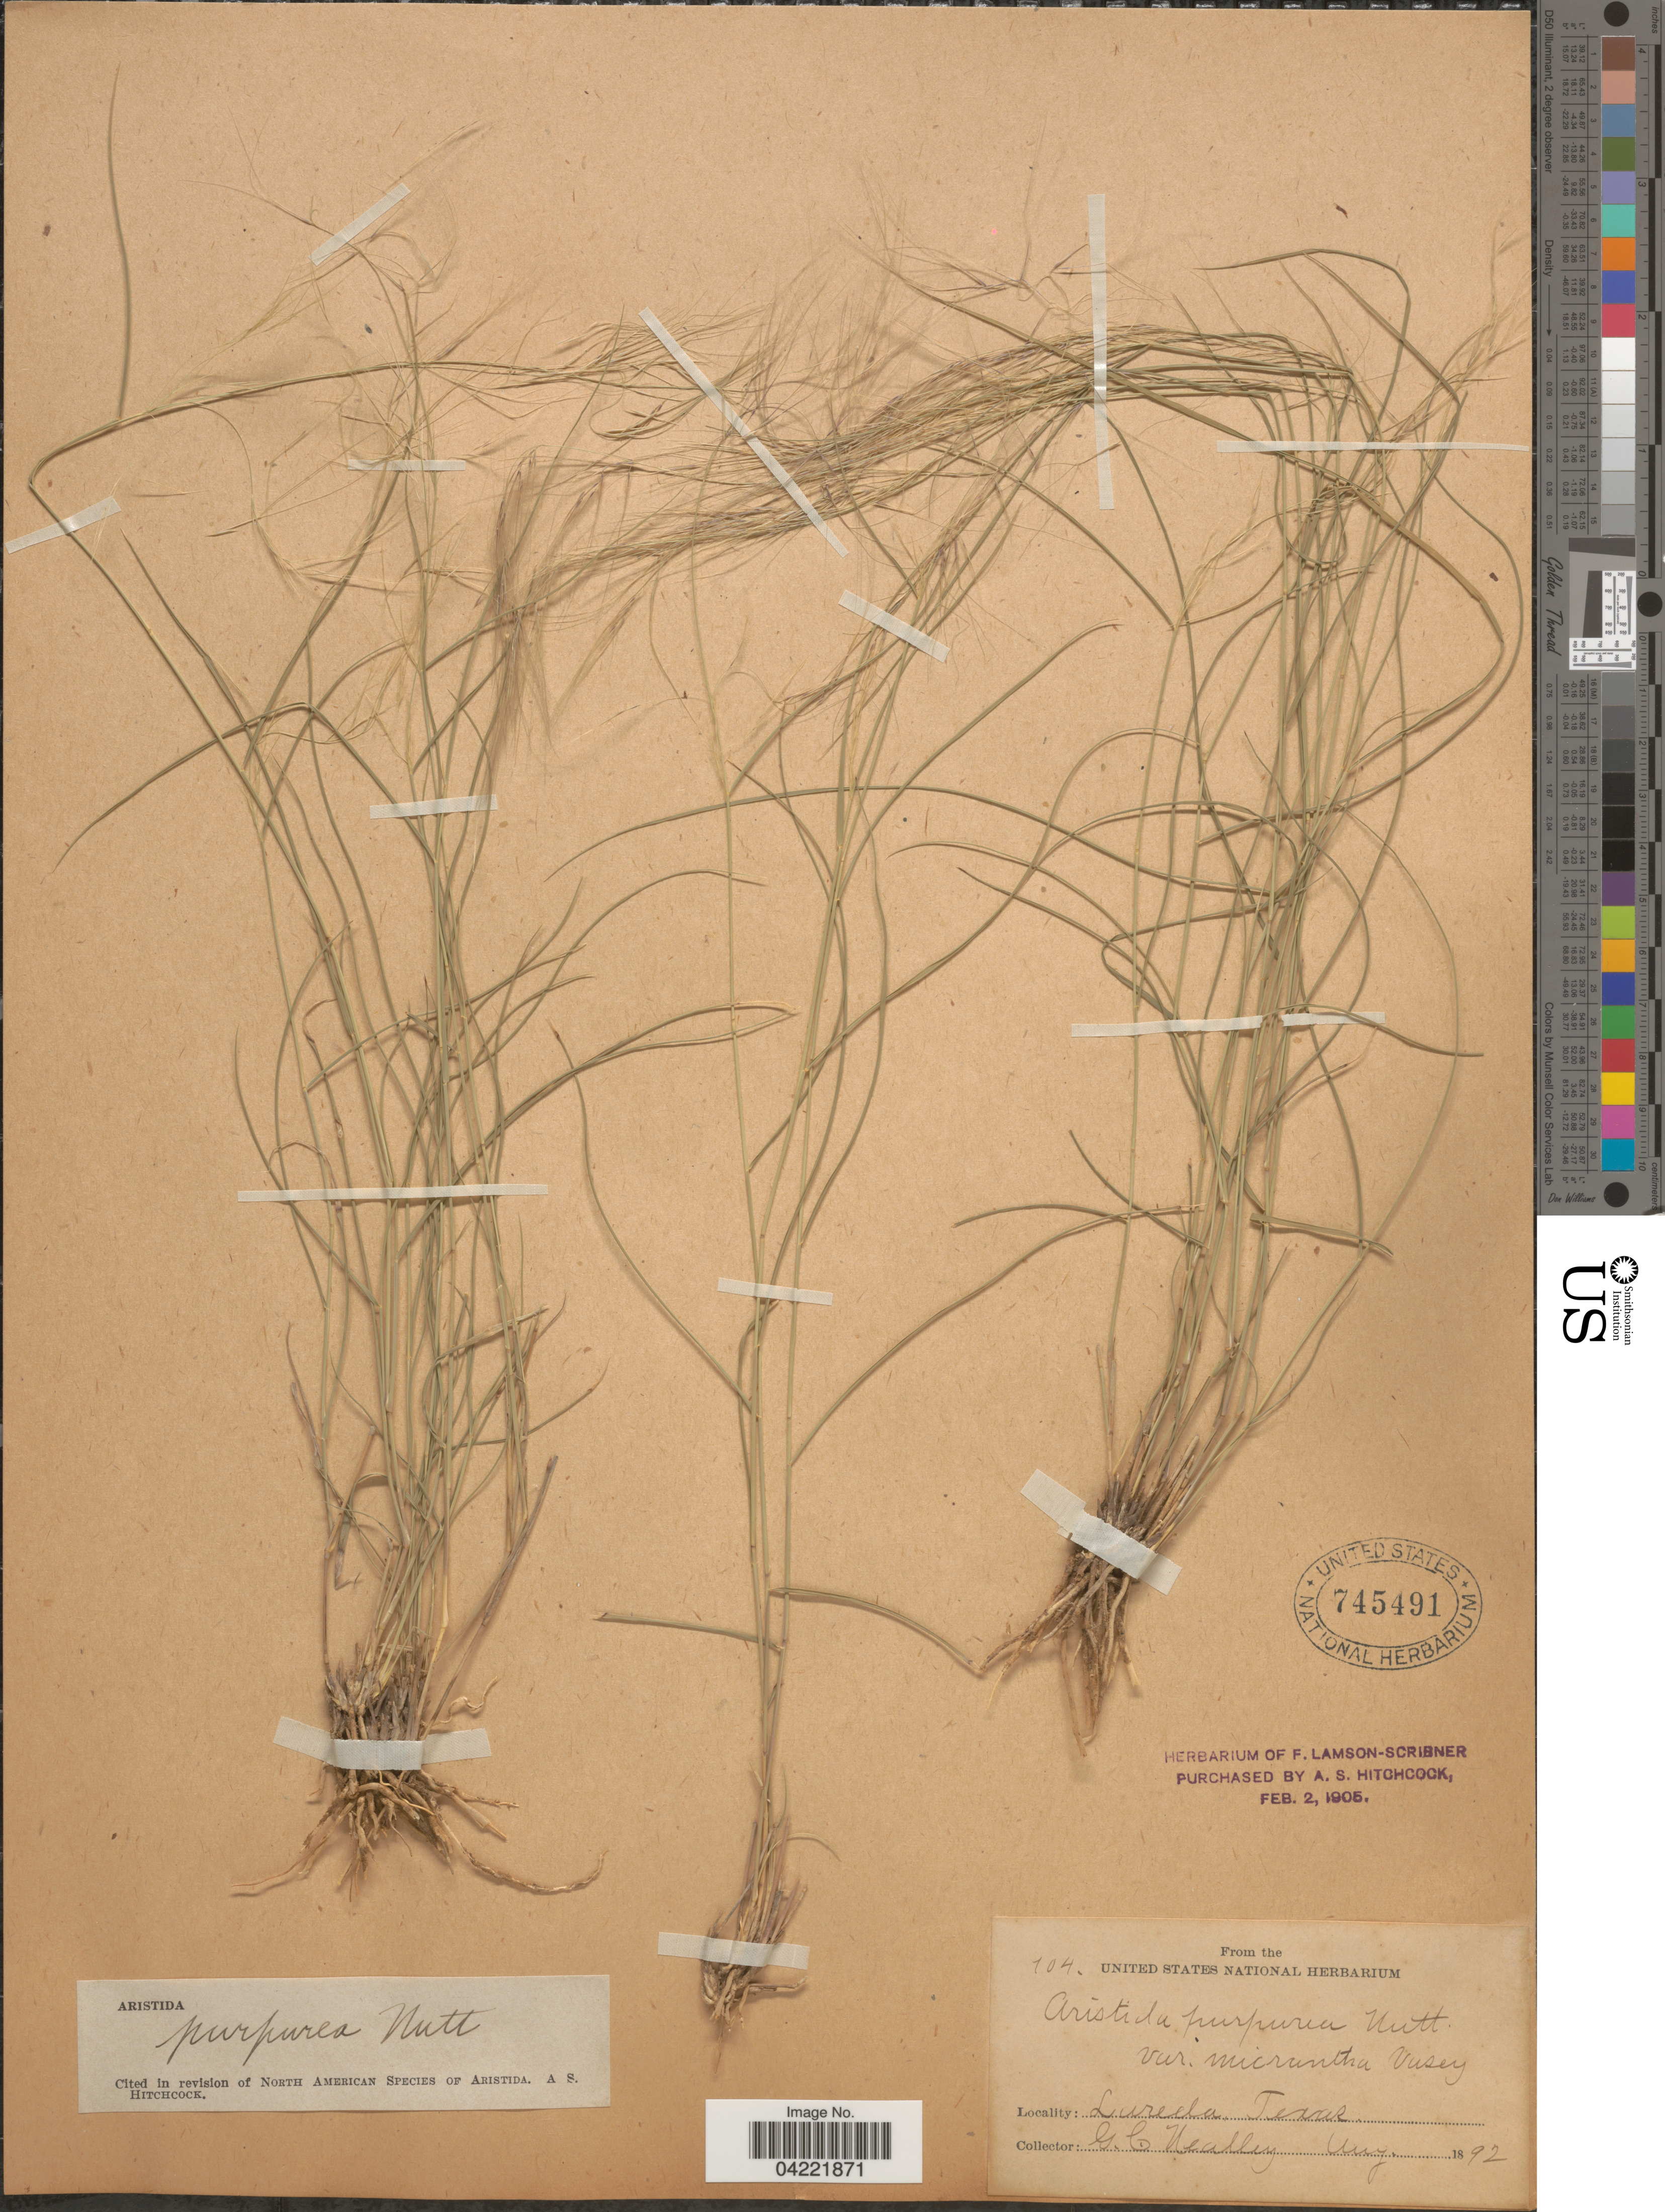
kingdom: Plantae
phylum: Tracheophyta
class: Liliopsida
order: Poales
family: Poaceae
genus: Aristida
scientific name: Aristida purpurea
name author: Nutt.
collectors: G. C. Nealley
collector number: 104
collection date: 1892-08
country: United States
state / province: Texas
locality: Laredo.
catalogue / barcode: US 745491